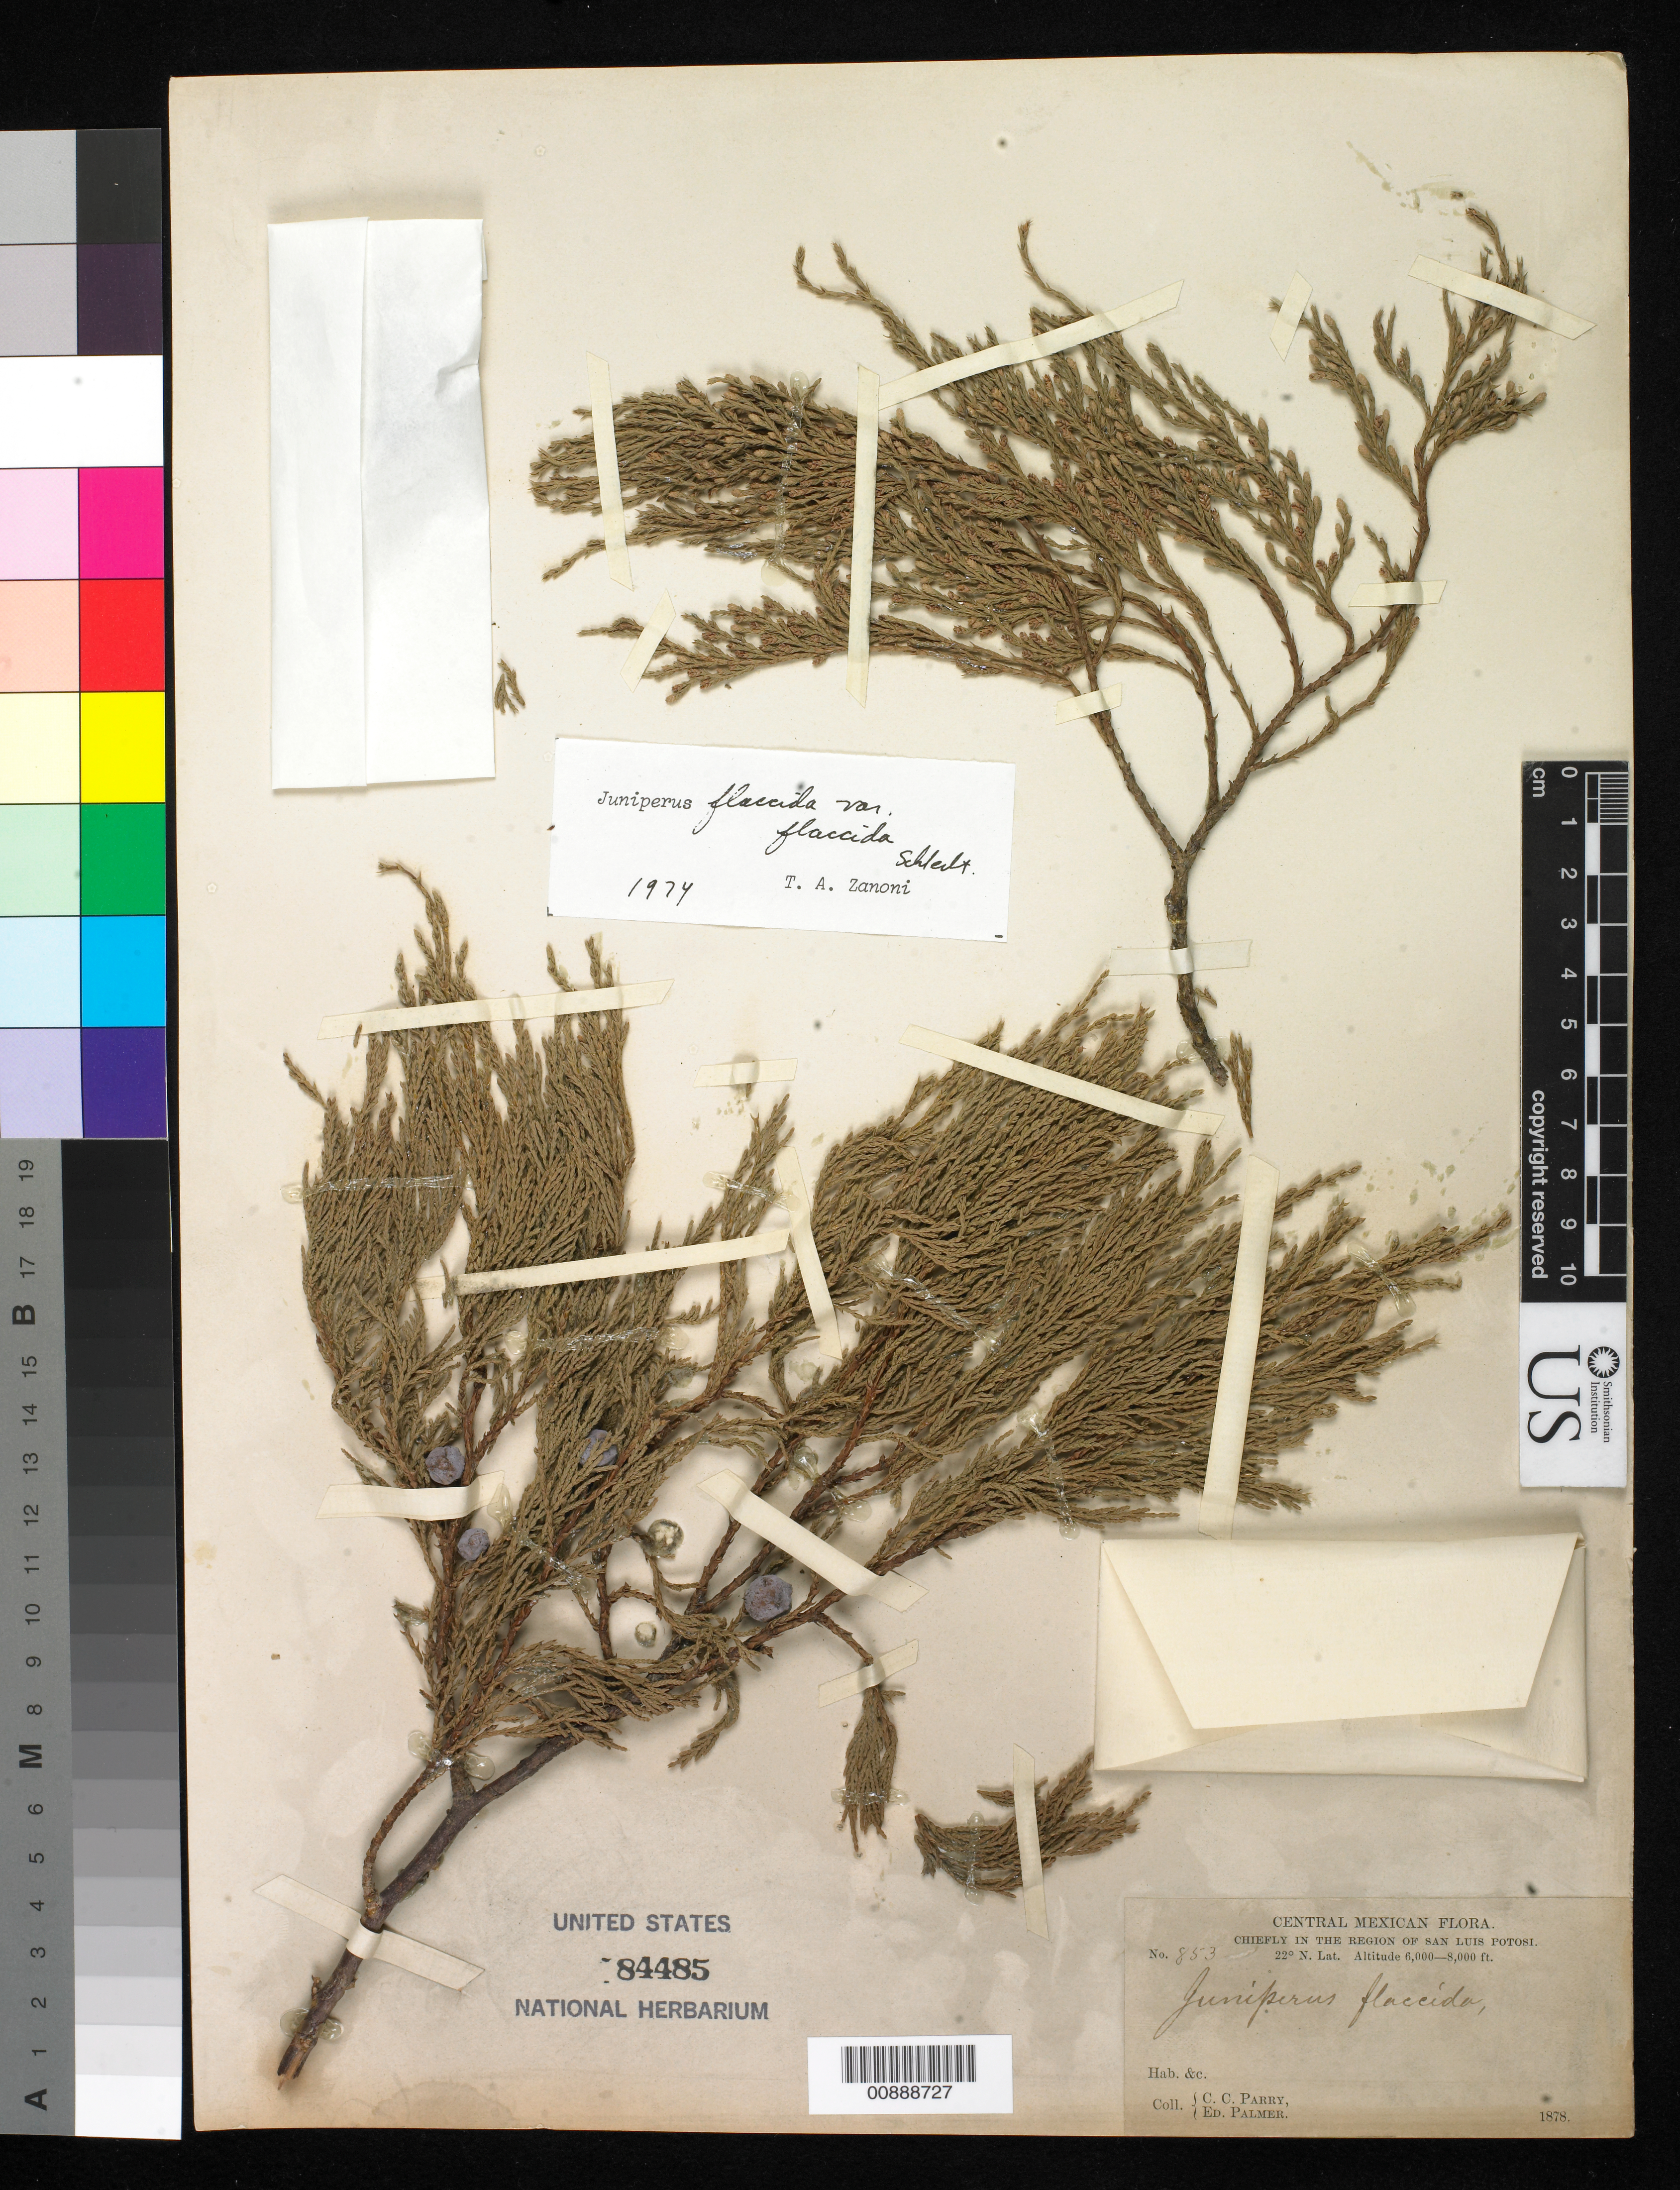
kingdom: Plantae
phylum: Tracheophyta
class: Pinopsida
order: Pinales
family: Cupressaceae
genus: Juniperus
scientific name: Juniperus flaccida var. flaccida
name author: Schltdl.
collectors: C. C. Parry & E. Palmer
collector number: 853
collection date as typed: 1878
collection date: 1878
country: Mexico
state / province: San Luis Potosí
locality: Chiefly in the region of San Luis Potosí.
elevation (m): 1829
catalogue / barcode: US 84485